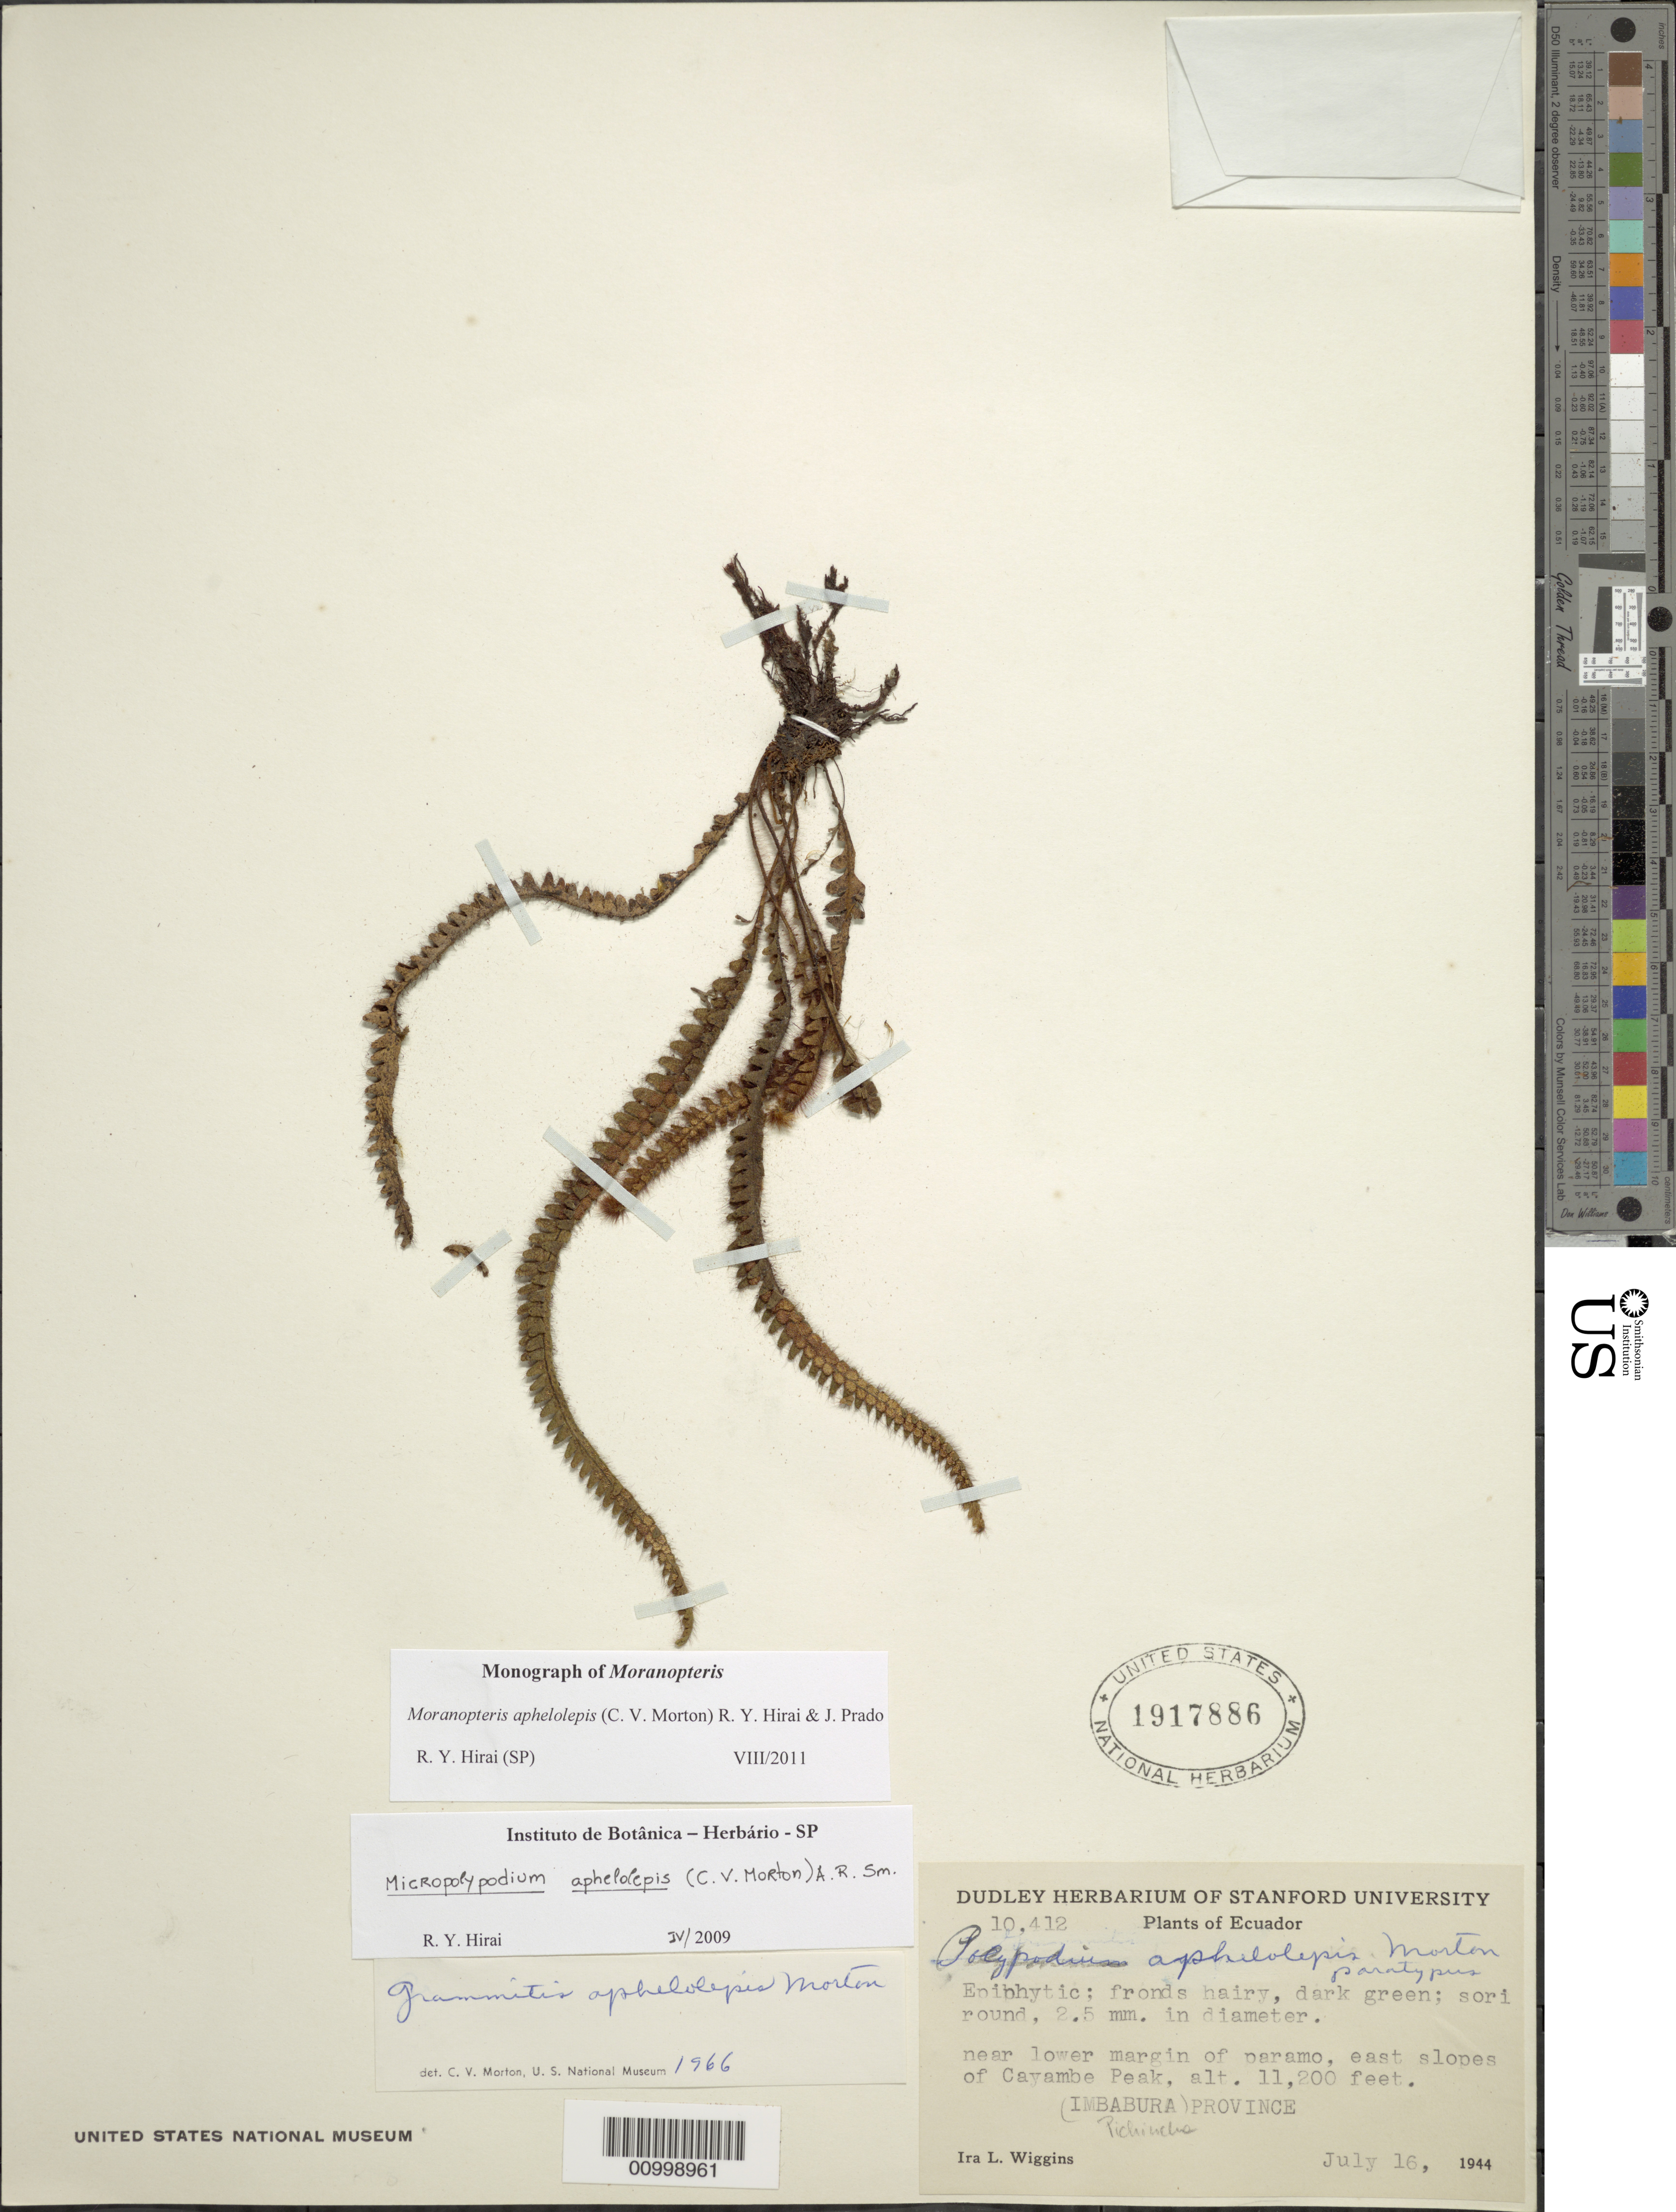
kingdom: Plantae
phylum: Tracheophyta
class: Polypodiopsida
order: Polypodiales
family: Polypodiaceae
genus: Moranopteris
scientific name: Moranopteris aphelolepis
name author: (C.V. Morton) R. Y. Hirai & J. Prado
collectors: I. L. Wiggins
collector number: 10412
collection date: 1944-07-16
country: Ecuador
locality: Near lower margin of paramo, east slopes of Cayambe Peak, (Imbabura, Pichincha) Province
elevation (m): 3414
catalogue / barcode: US 1917886